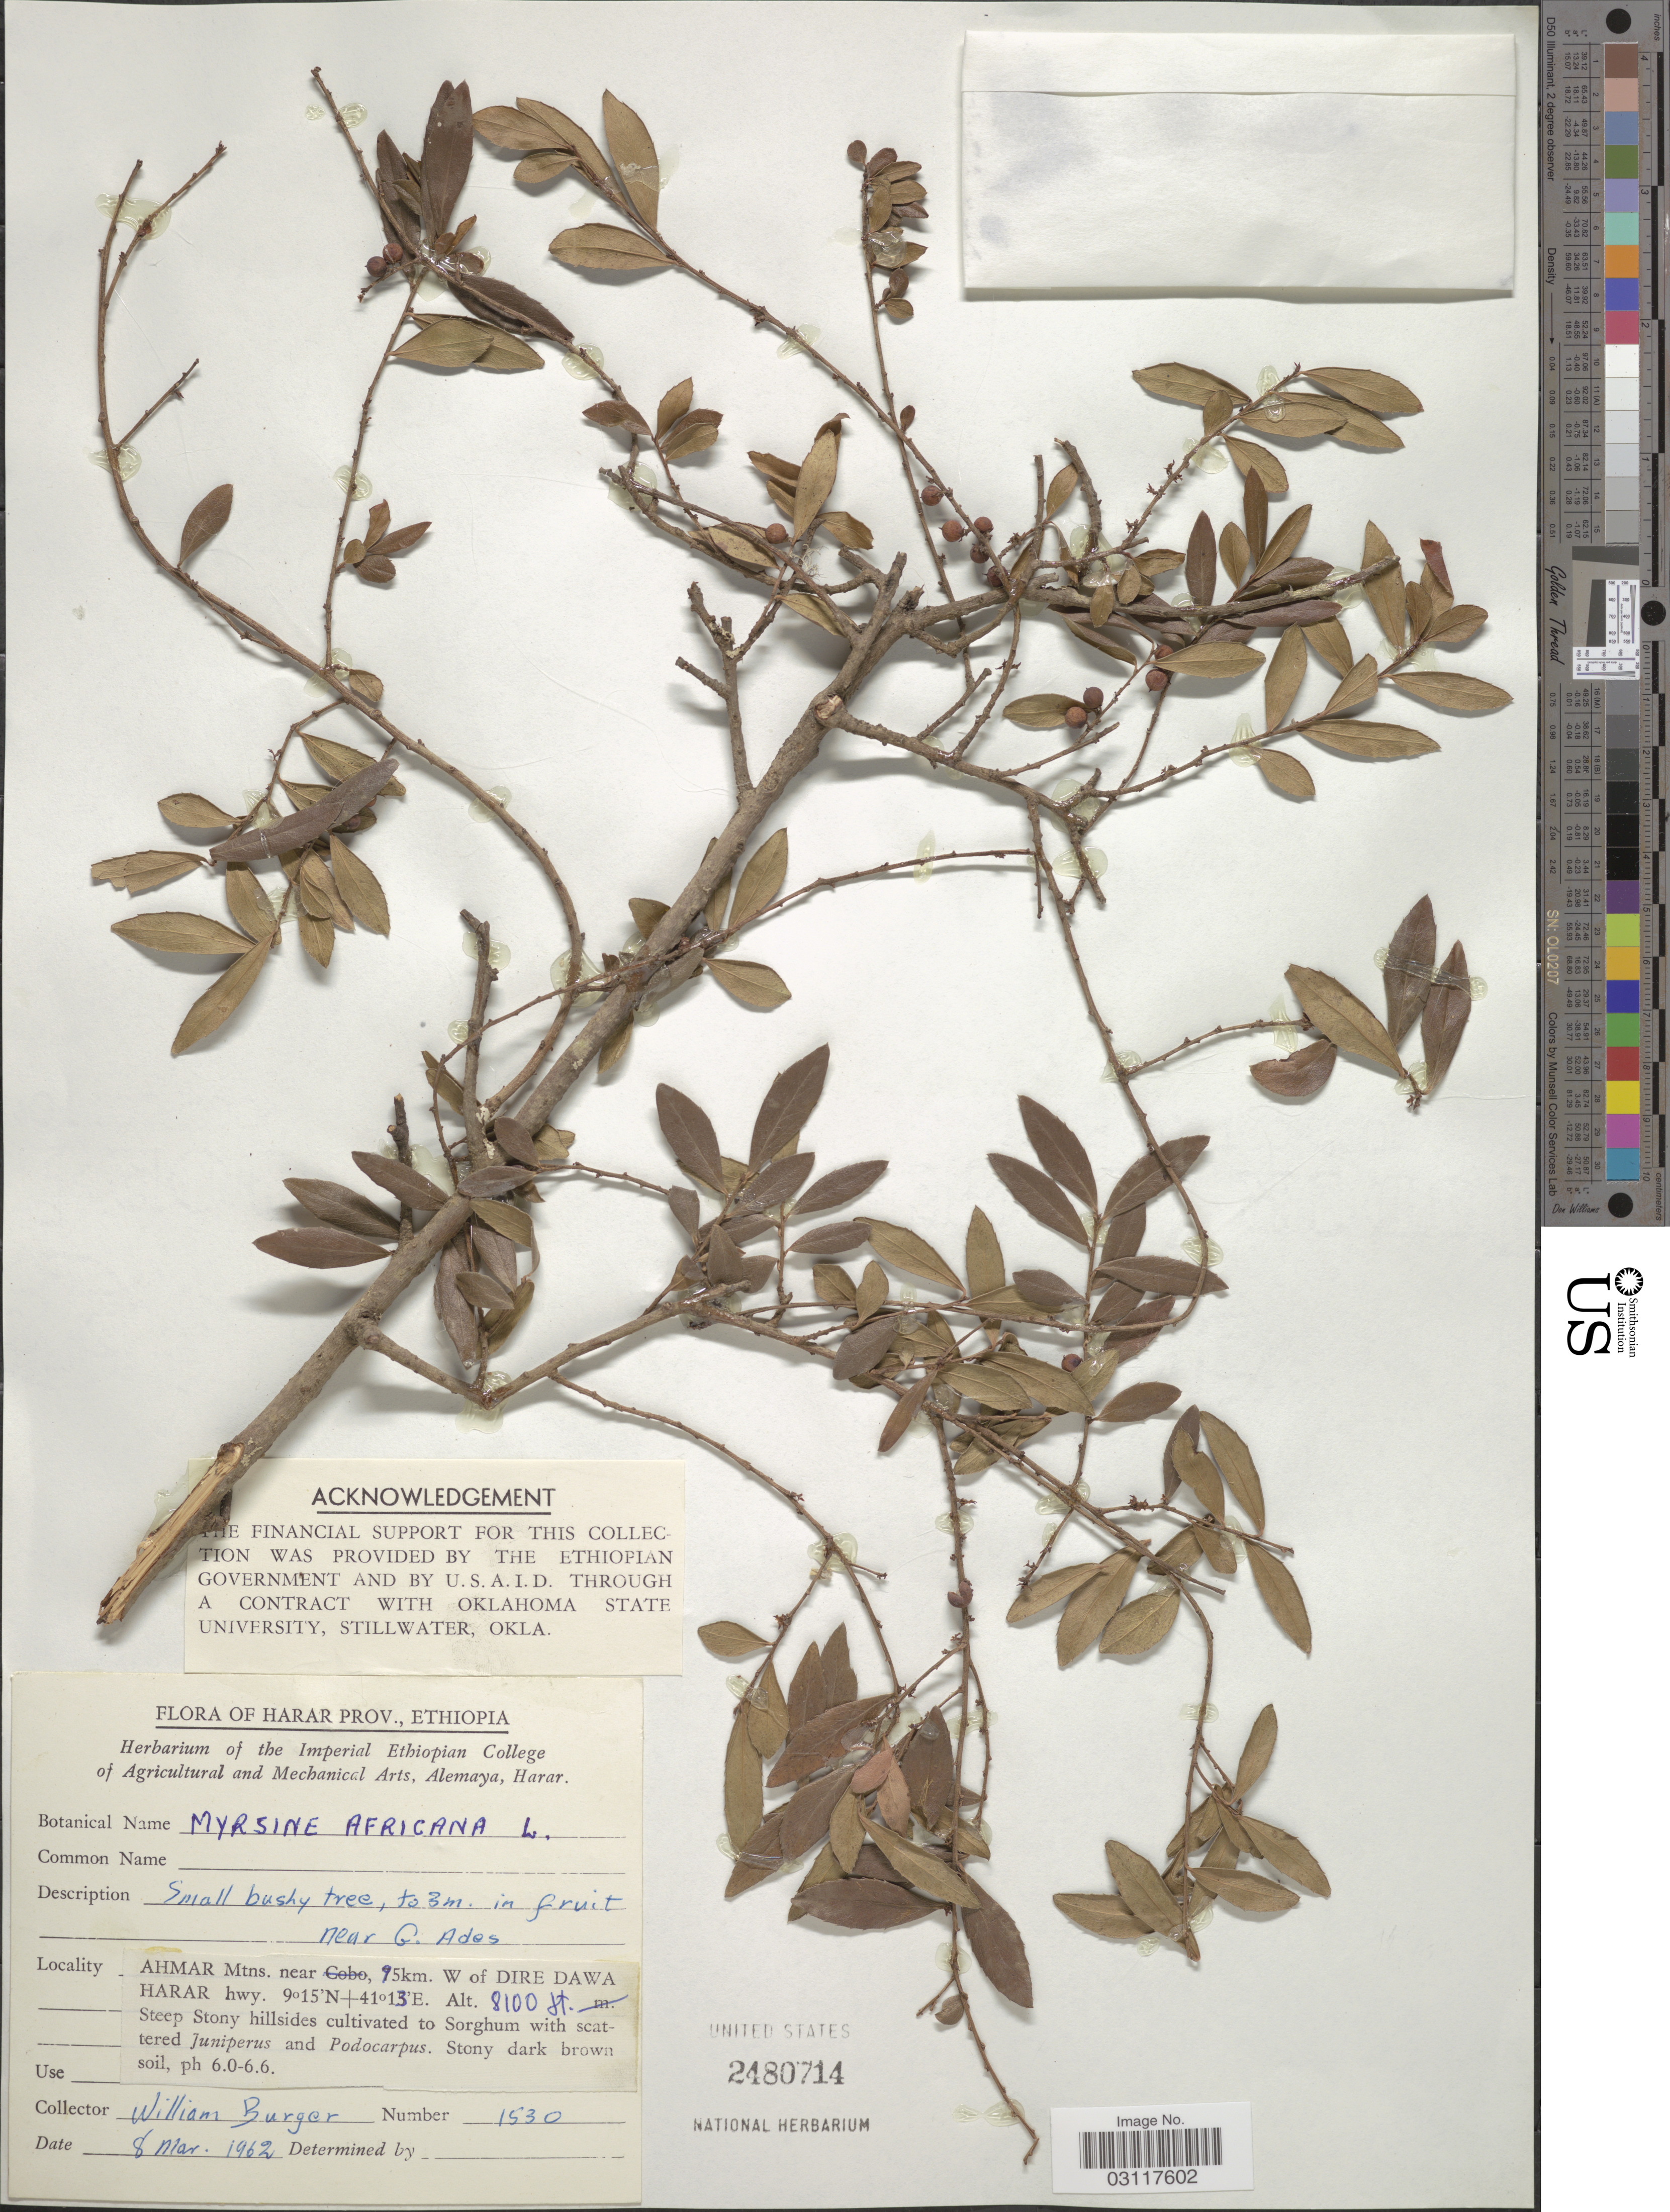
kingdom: Plantae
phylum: Tracheophyta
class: Magnoliopsida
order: Ericales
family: Primulaceae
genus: Myrsine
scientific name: Myrsine africana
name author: L.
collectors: W. Burger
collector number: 1530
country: Ethiopia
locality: Ahmar Mtns., near G. Ades, 95km. W of Dire Dawa Harar hwy.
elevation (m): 2469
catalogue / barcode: US 2480714